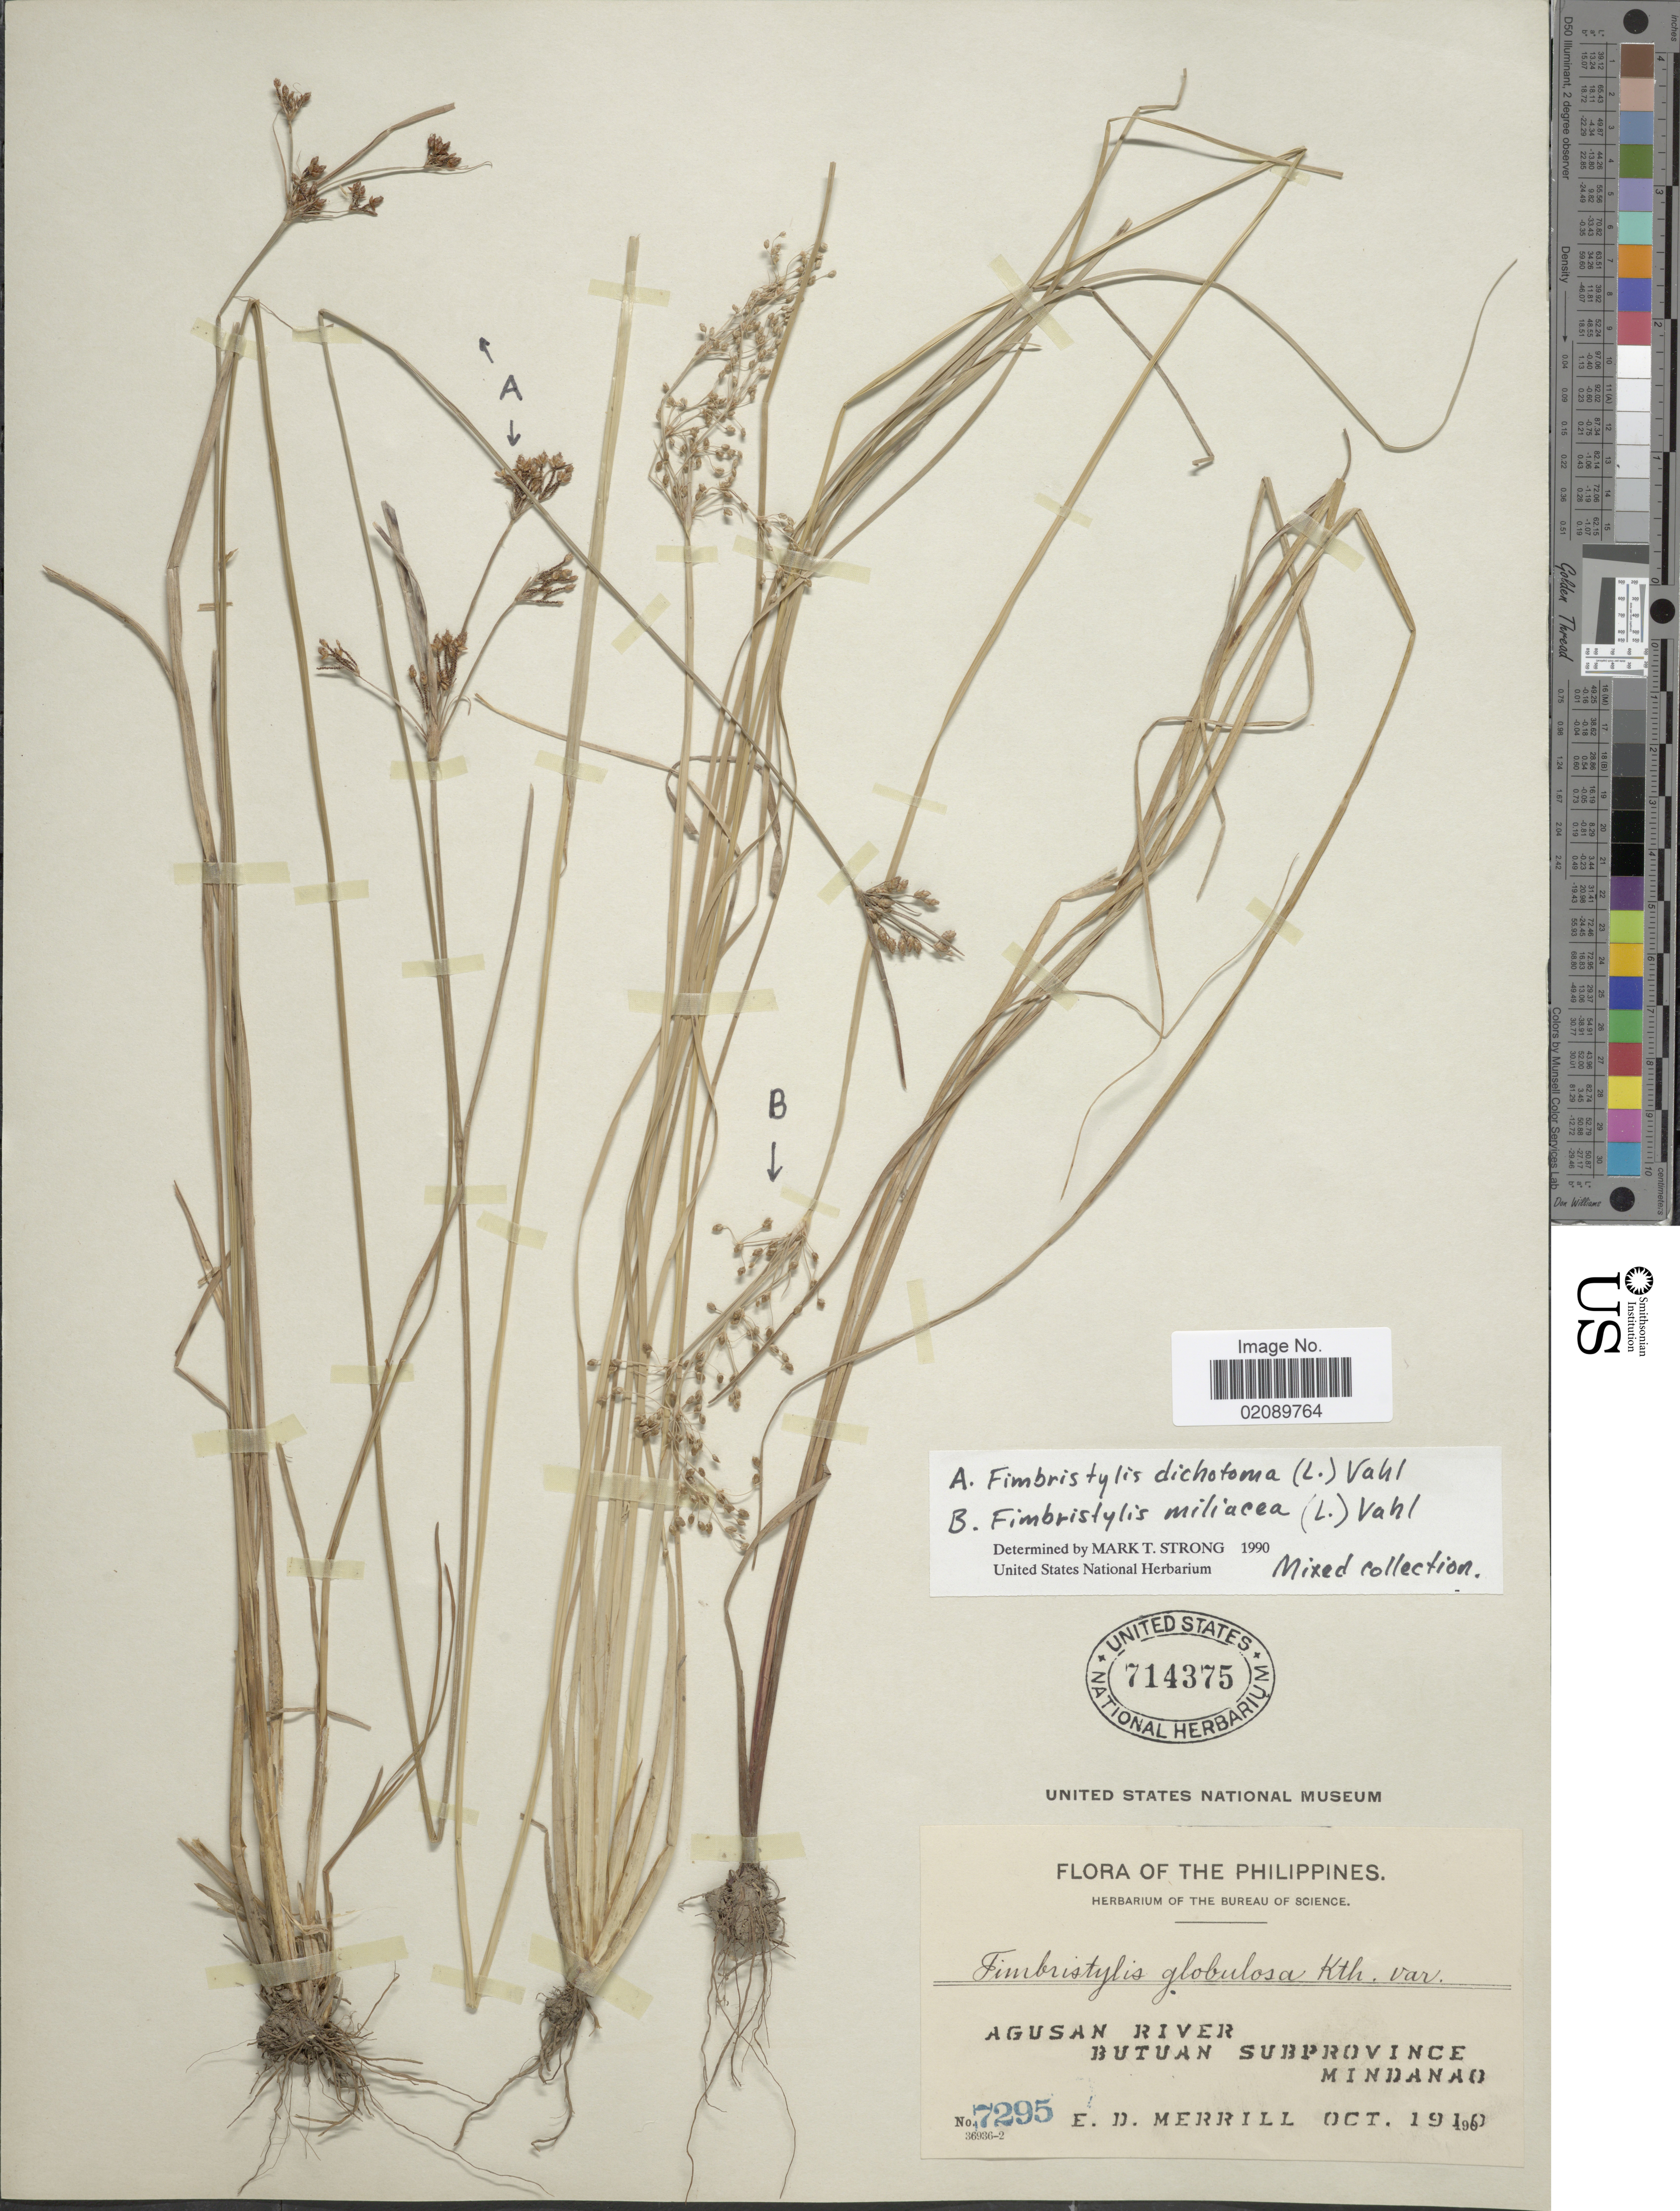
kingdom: Plantae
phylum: Tracheophyta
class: Liliopsida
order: Poales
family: Cyperaceae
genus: Fimbristylis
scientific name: Fimbristylis littoralis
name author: Gaudich.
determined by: Strong, Mark T., (BOT), Smithsonian Institution - National Museum of Natural History (UNITED STATES)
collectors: E. D. Merrill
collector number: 7295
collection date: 1910-10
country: Philippines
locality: Agusan River, Butuan Subprovince, Mindanao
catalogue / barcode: US 714375